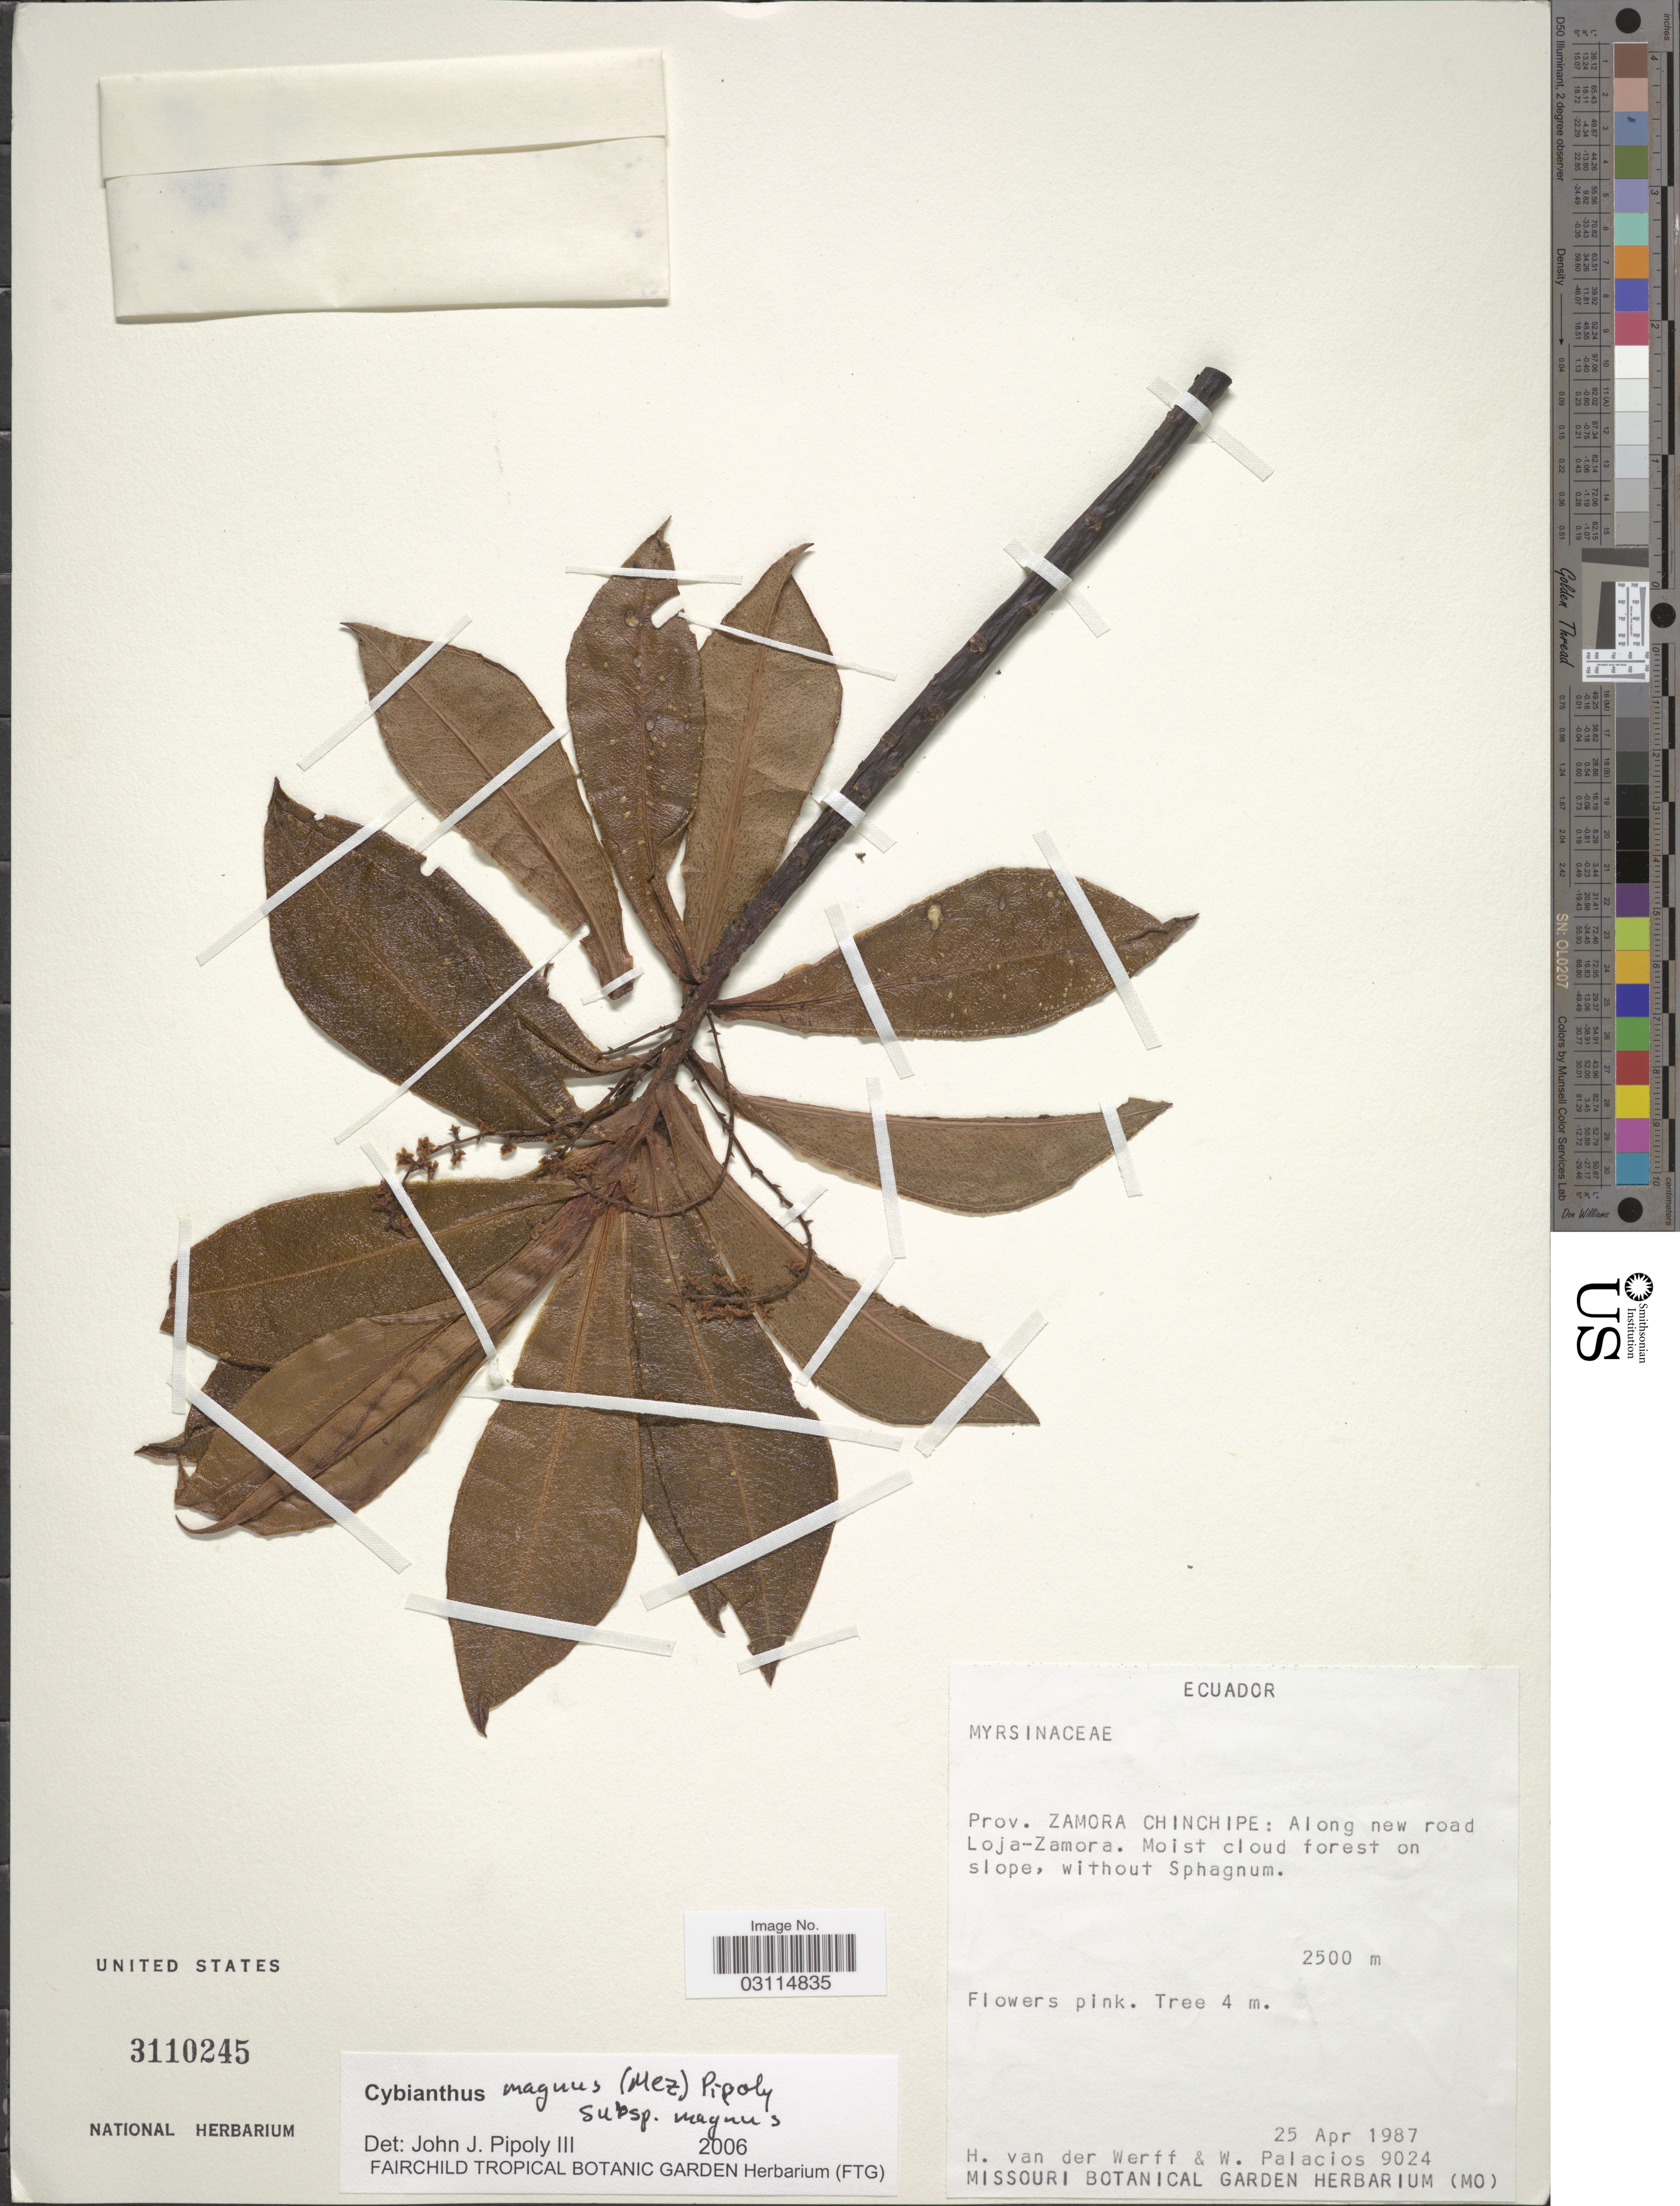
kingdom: Plantae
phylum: Tracheophyta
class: Magnoliopsida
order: Ericales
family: Primulaceae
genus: Cybianthus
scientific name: Cybianthus magnus subsp. magnus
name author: (Mez) Pipoly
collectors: H. van der Werff & W. Palacios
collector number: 9024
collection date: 1987-04-25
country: Ecuador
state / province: Zamora-Chinchipe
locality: Along new road Loja-Zamora.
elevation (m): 2500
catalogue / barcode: US 3110245